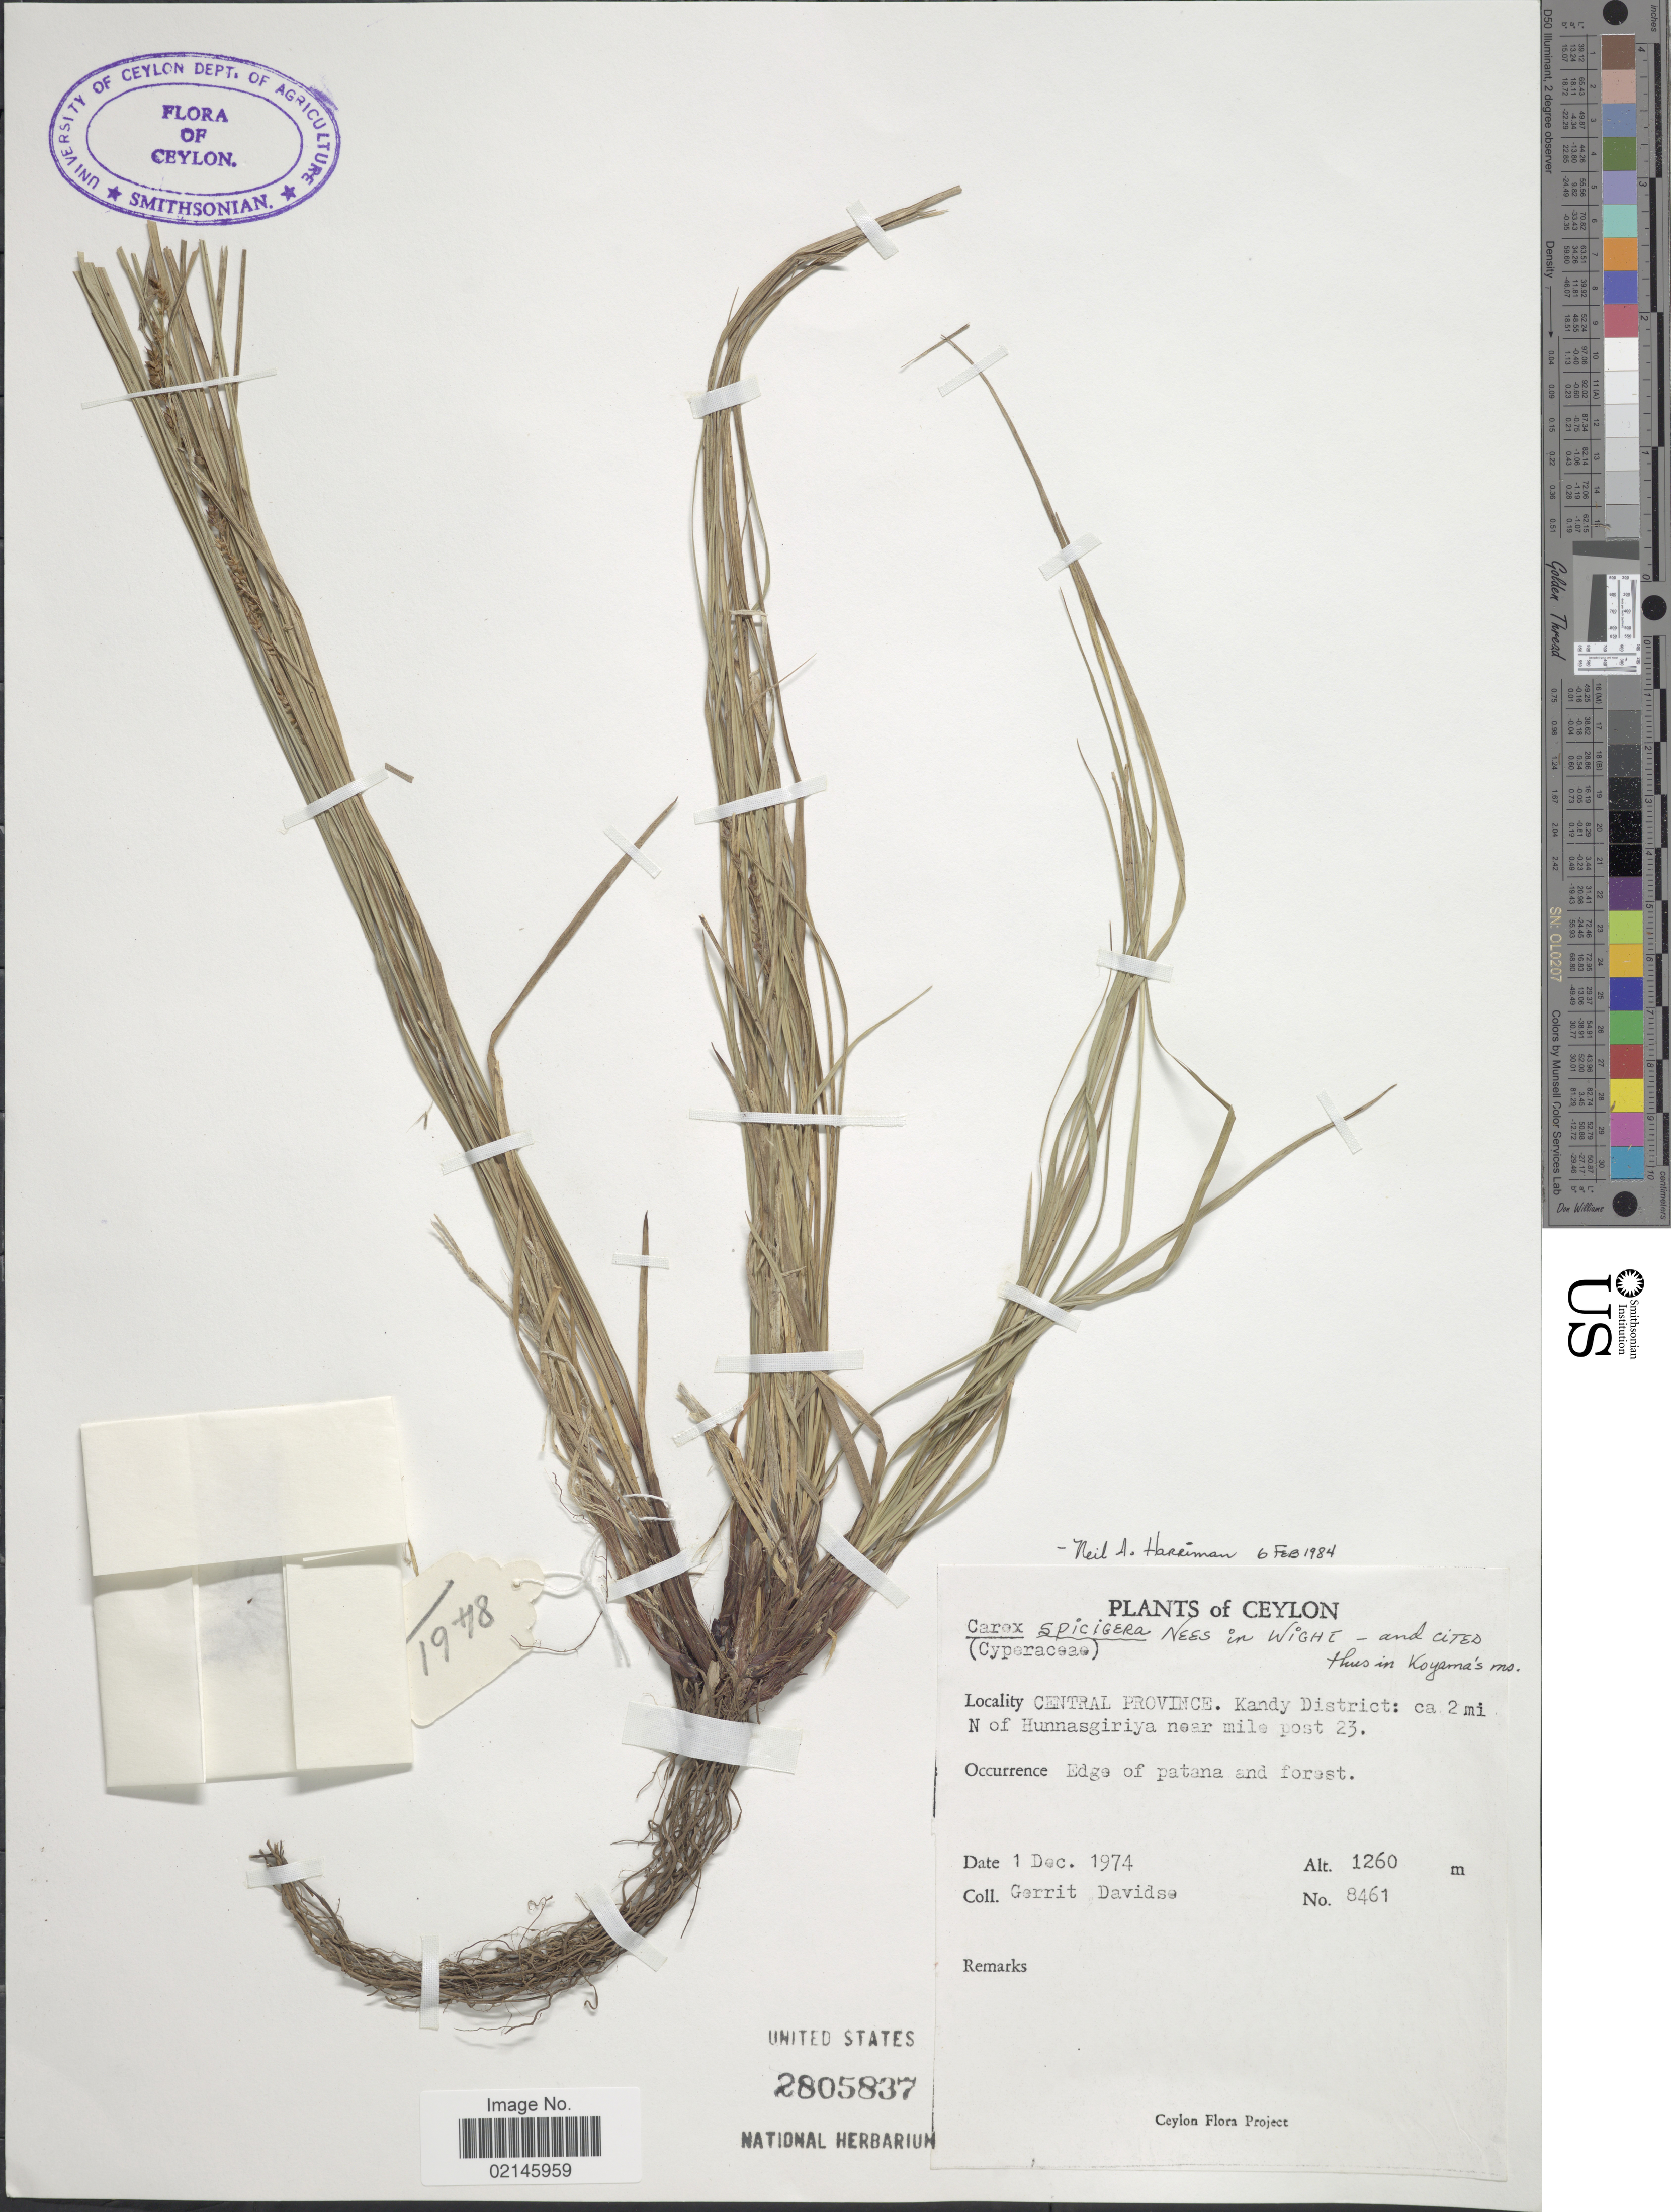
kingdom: Plantae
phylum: Tracheophyta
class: Liliopsida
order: Poales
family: Cyperaceae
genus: Carex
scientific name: Carex spicigera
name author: Nees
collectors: G. Davidse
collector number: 8461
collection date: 1974-12-01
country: Sri Lanka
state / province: Central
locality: Ceylon. Kandy District: ca. 2 mi N of Hunnasgiriya near mile post 23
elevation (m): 1260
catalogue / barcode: US 2805837